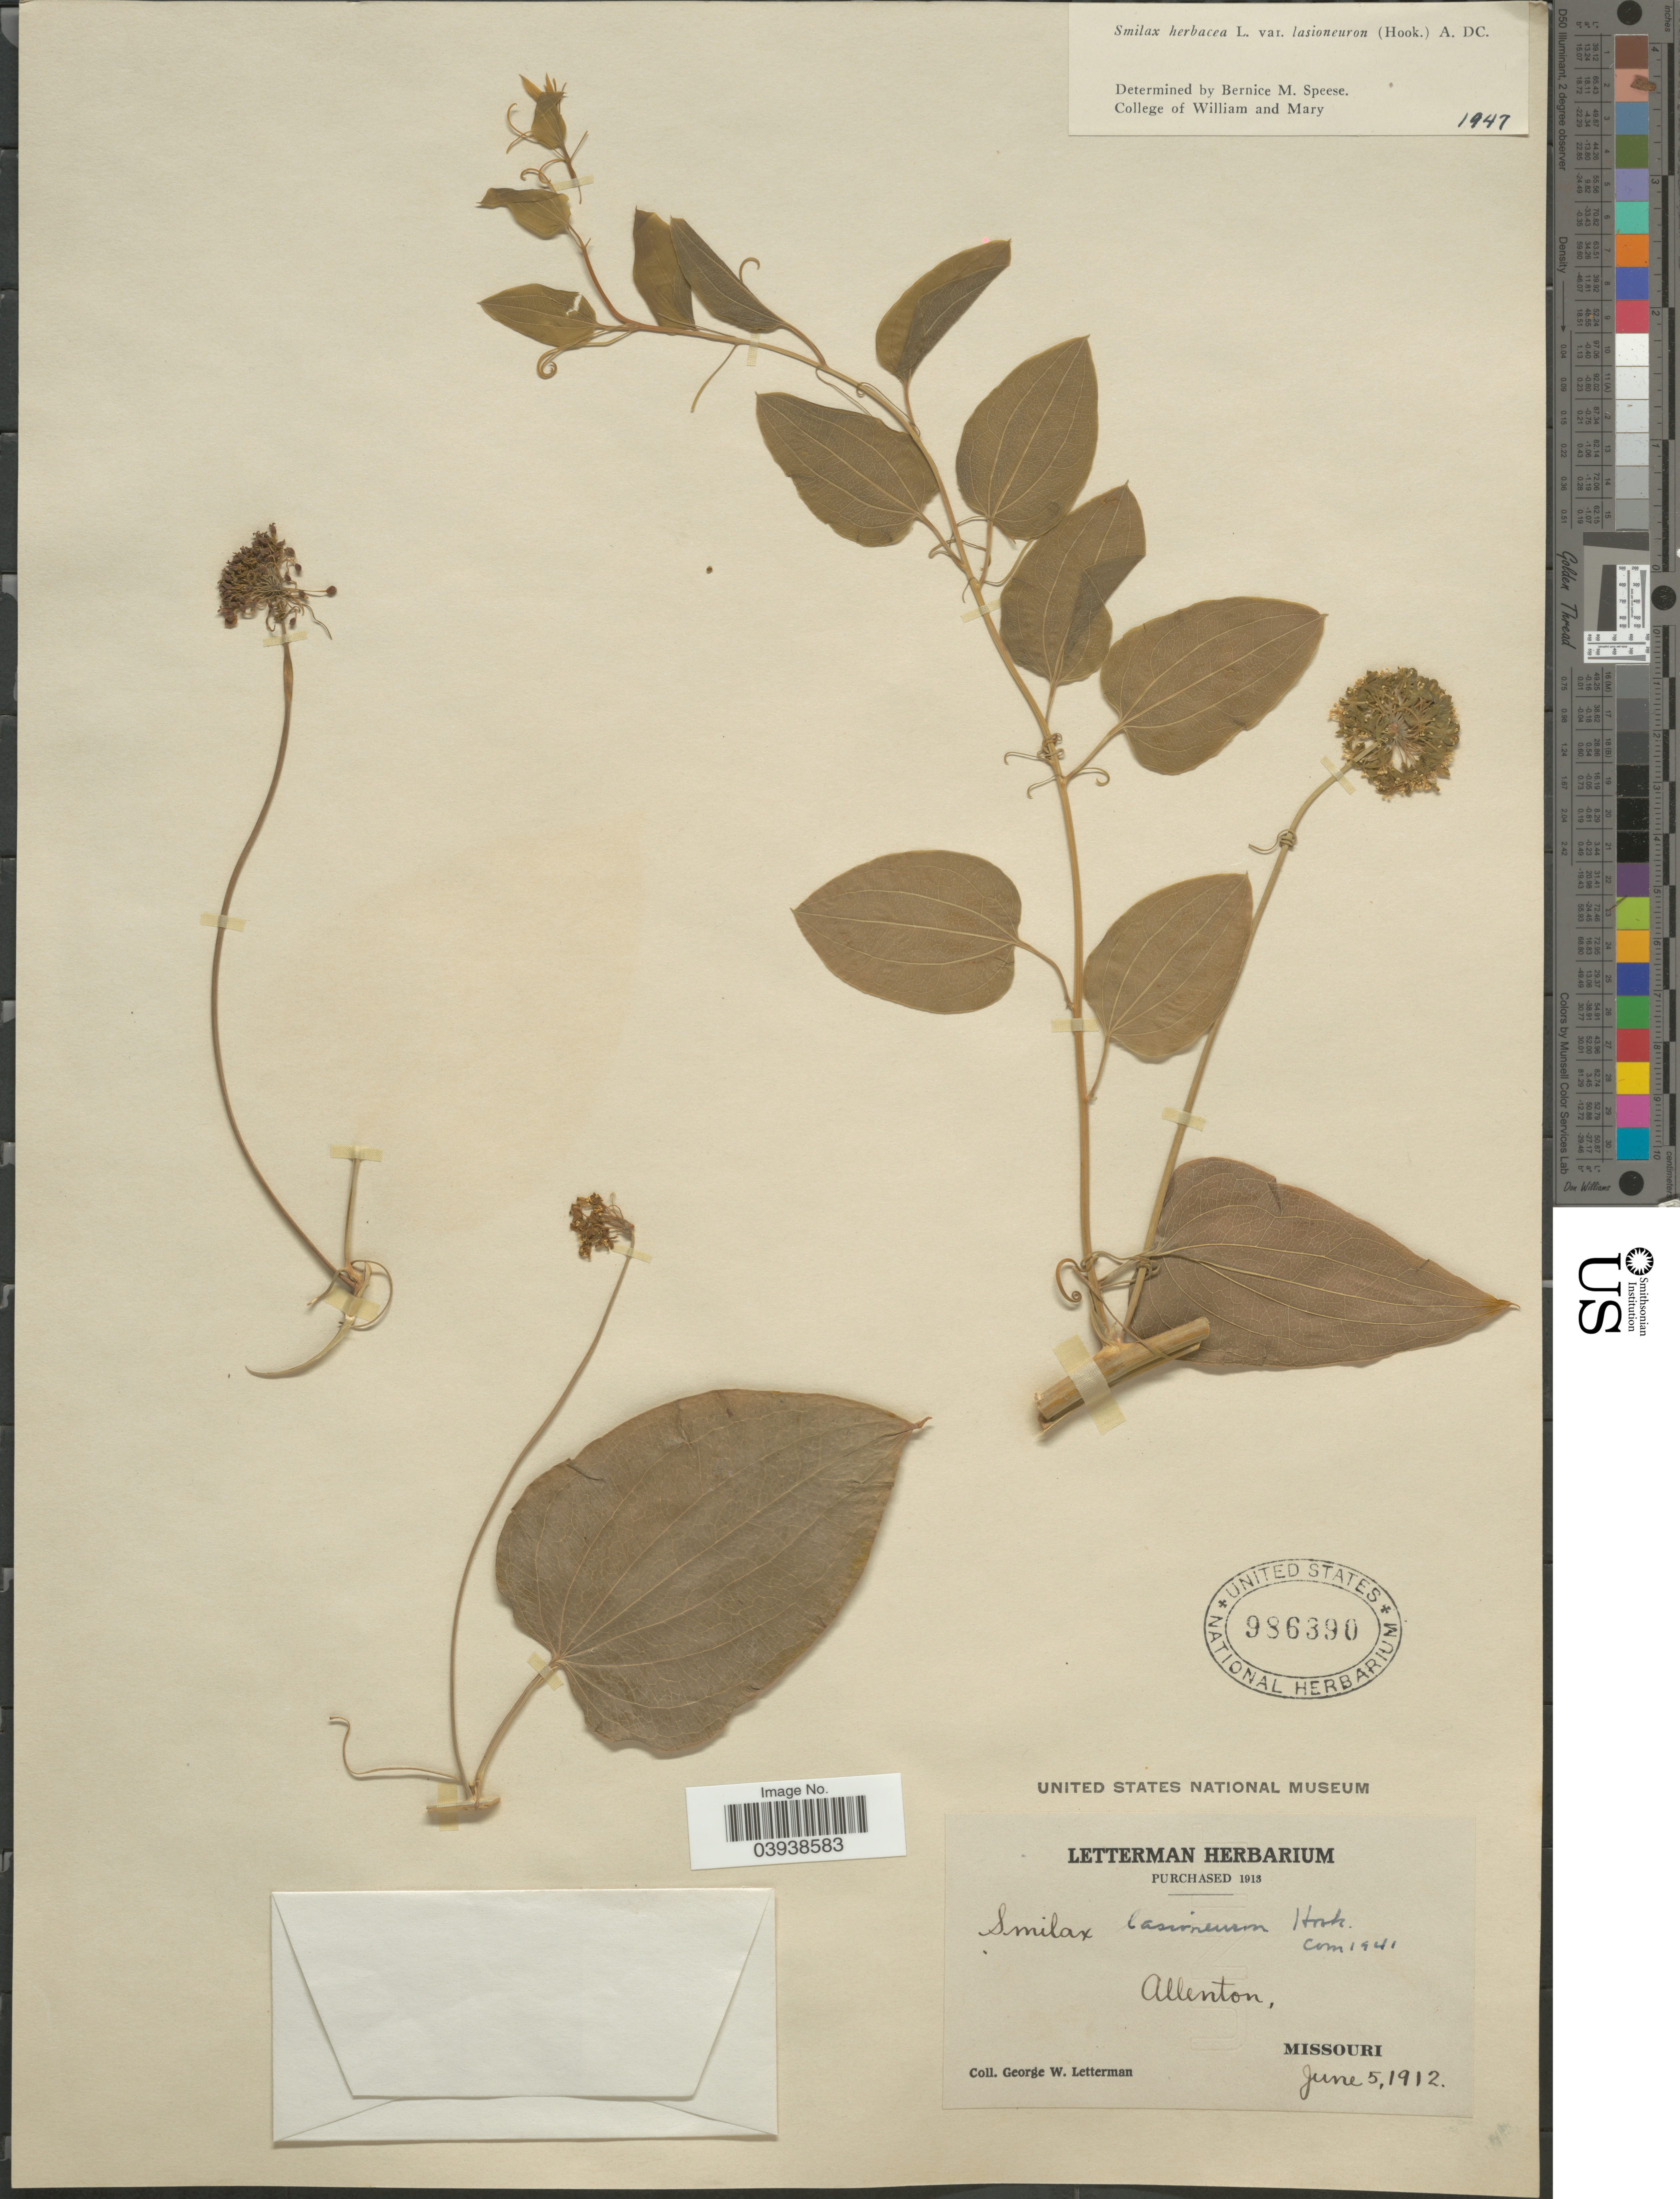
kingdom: Plantae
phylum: Tracheophyta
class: Liliopsida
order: Liliales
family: Smilacaceae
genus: Smilax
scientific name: Smilax herbacea var. lasioneuron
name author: (Hook.) A. DC.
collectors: G. W. Letterman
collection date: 1912-06-05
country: United States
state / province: Missouri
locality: Allenton.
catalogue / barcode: US 986390